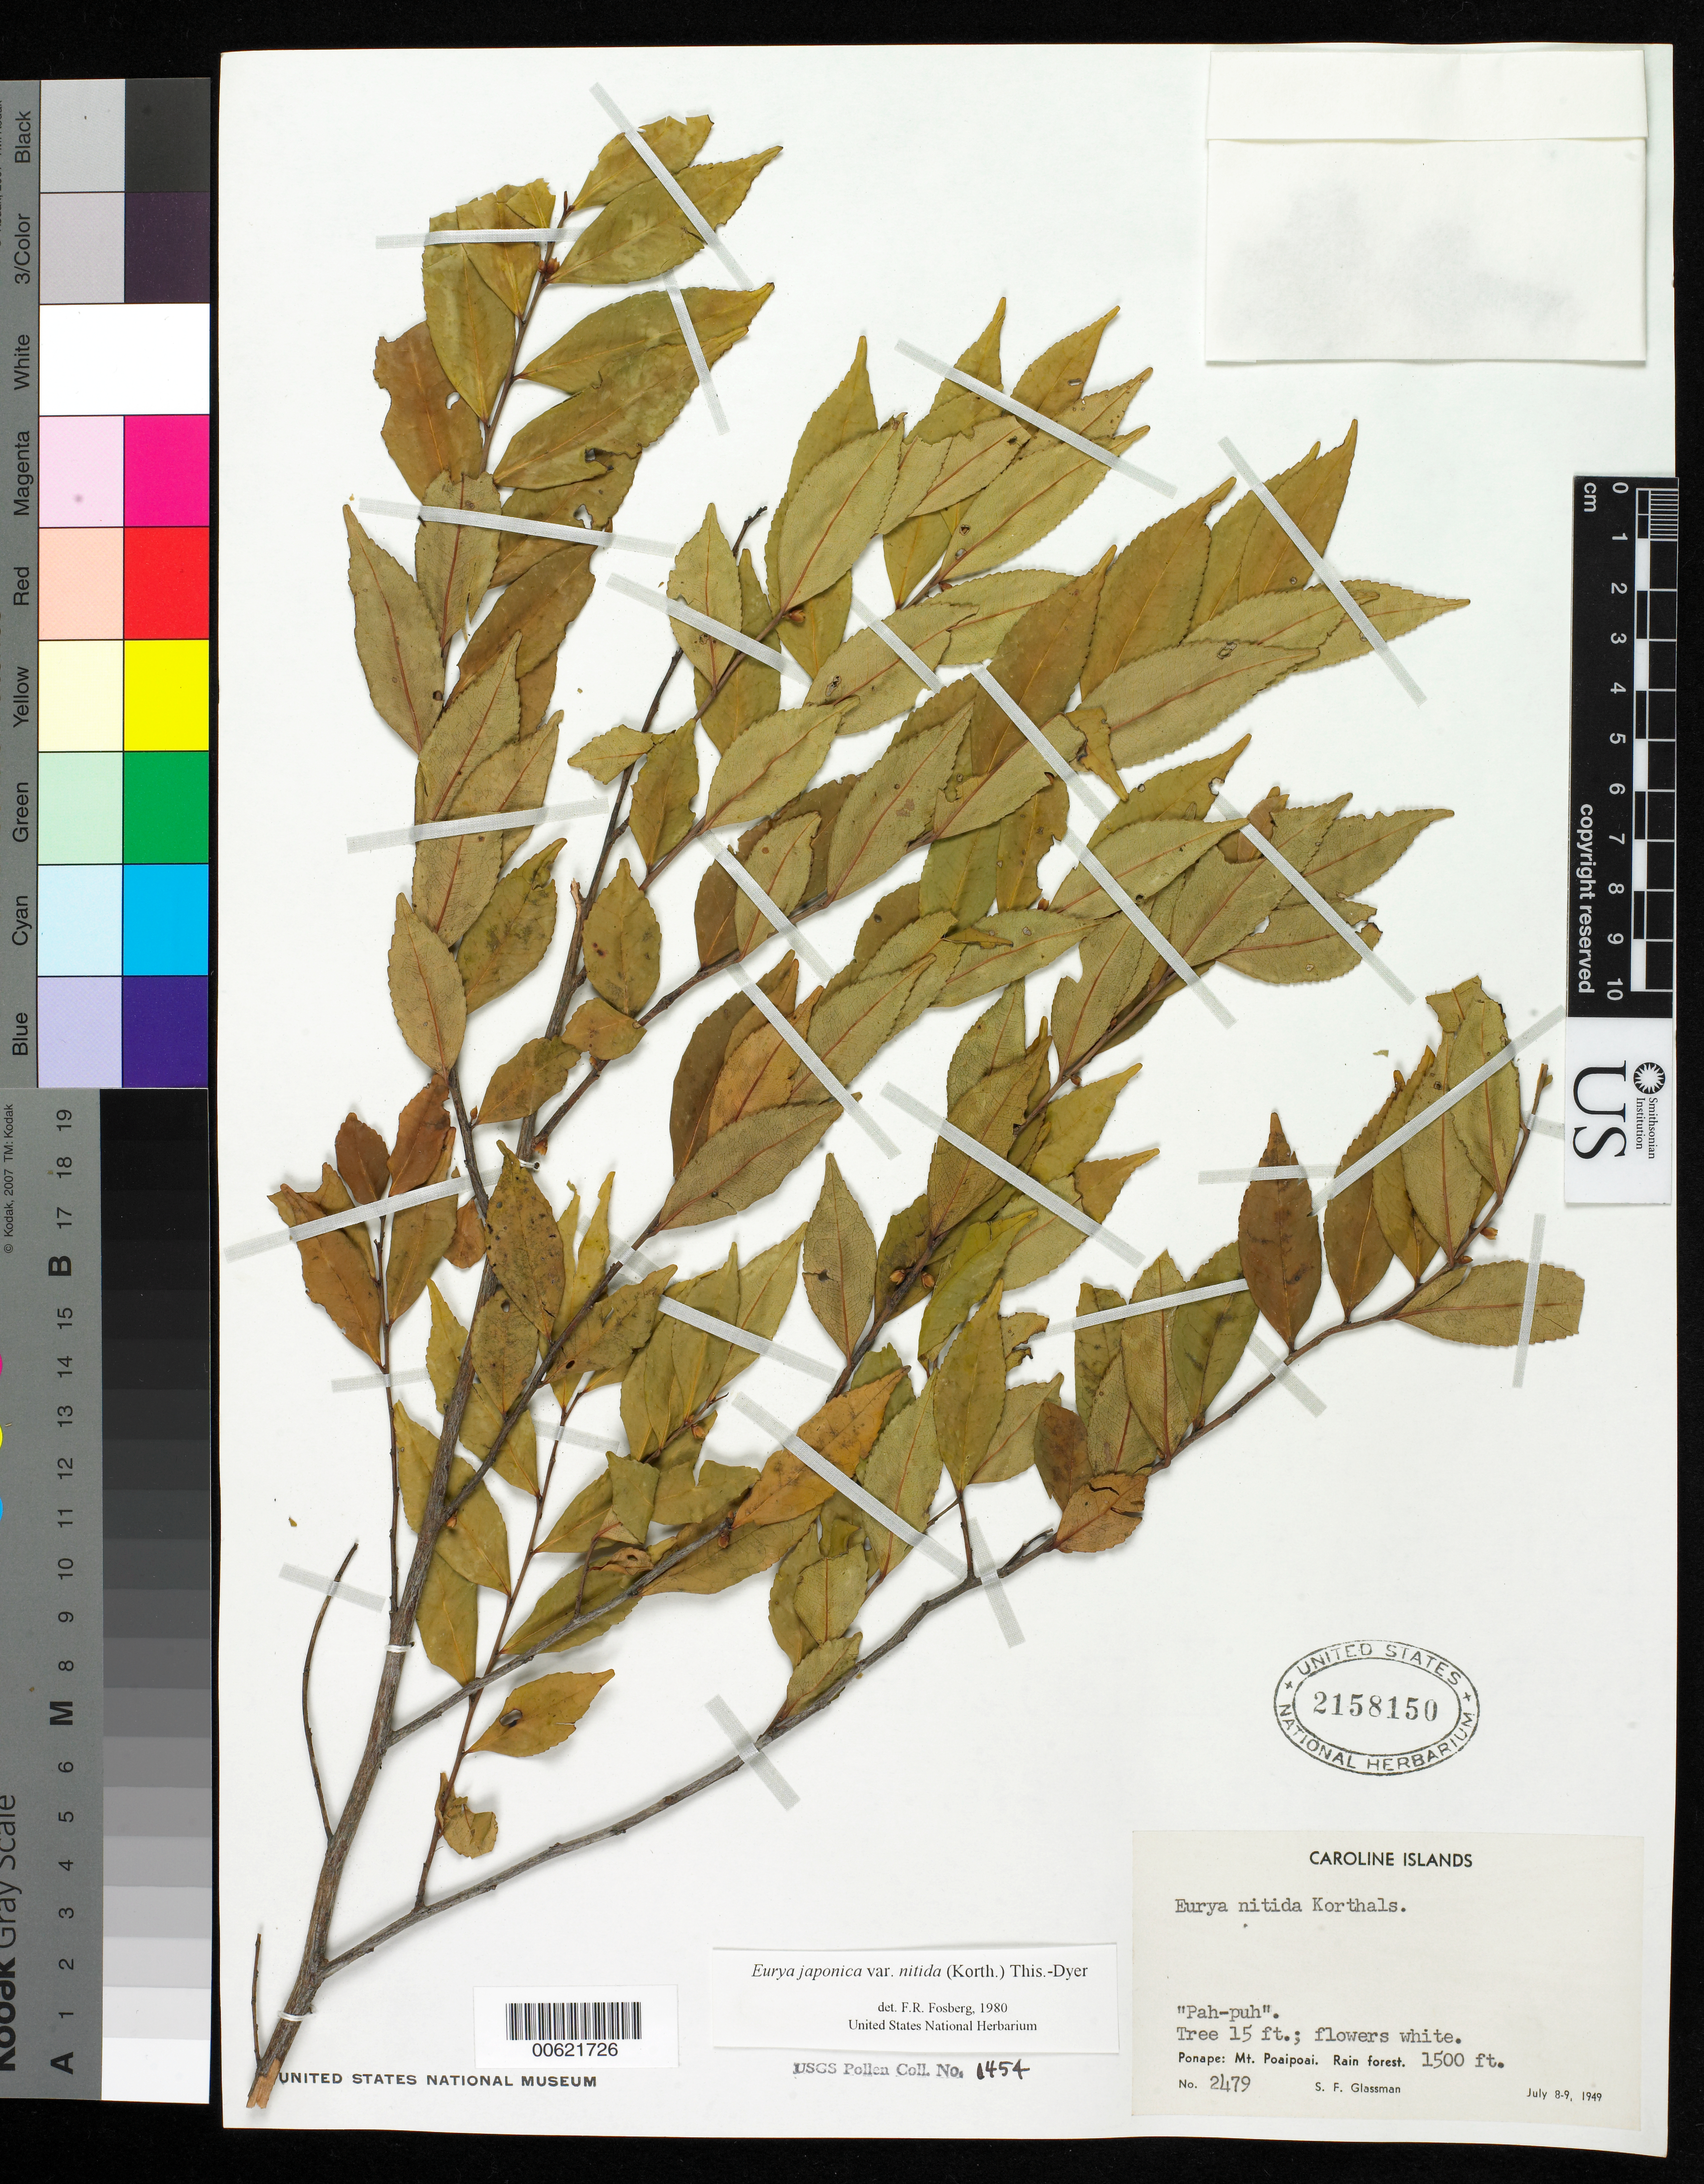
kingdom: Plantae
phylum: Tracheophyta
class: Magnoliopsida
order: Ericales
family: Pentaphylacaceae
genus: Eurya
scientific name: Eurya japonica var. nitida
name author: (Korth.) Dyer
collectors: S. F. Glassman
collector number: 2479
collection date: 1949-07-08/1949-07-09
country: Micronesia, Federated States of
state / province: Pohnpei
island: Pohnpei [Ponape]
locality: Mt. Poaipoai. Rain forest.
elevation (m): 457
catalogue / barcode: US 2158150